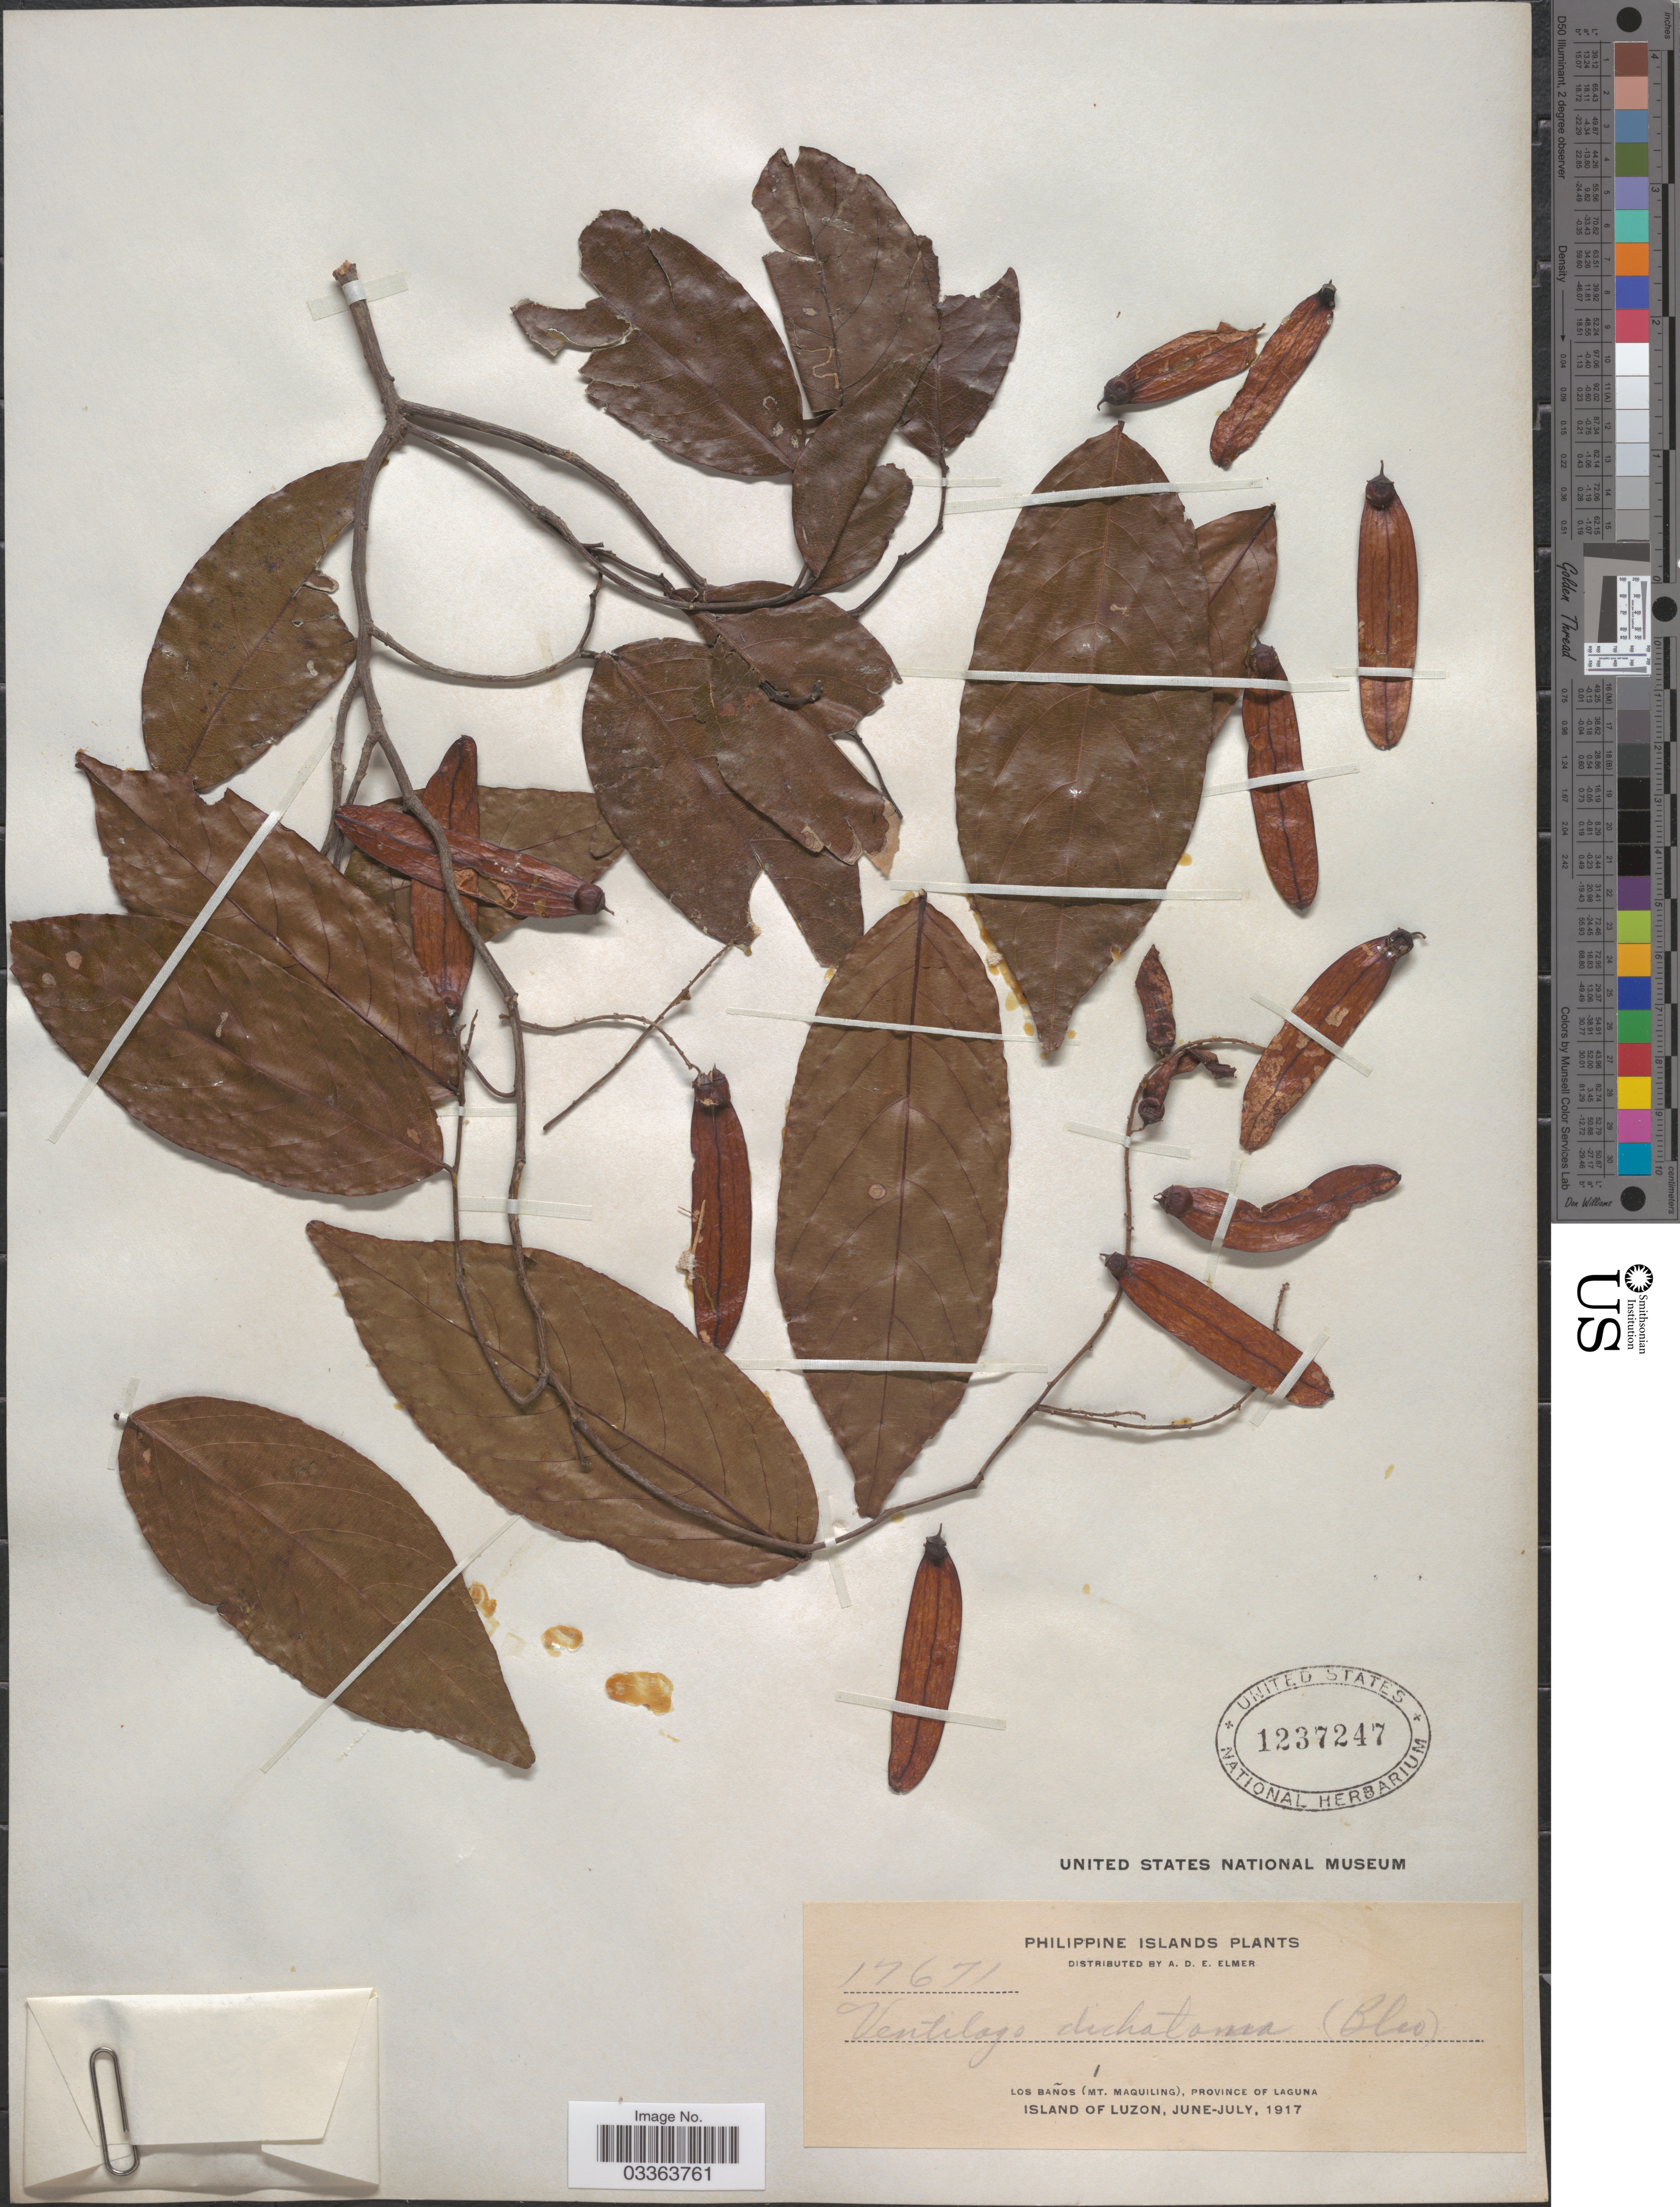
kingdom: Plantae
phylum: Tracheophyta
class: Magnoliopsida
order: Rosales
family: Rhamnaceae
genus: Ventilago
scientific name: Ventilago dichotoma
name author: (Blanco) Merr.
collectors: A. D. E. Elmer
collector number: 17671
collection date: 1917-06/1917-07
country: Philippines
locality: Philippine Islands. Los Baños (Mt. Maquiling), Province of Laguna. Island of Luzon.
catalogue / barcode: US 1237247